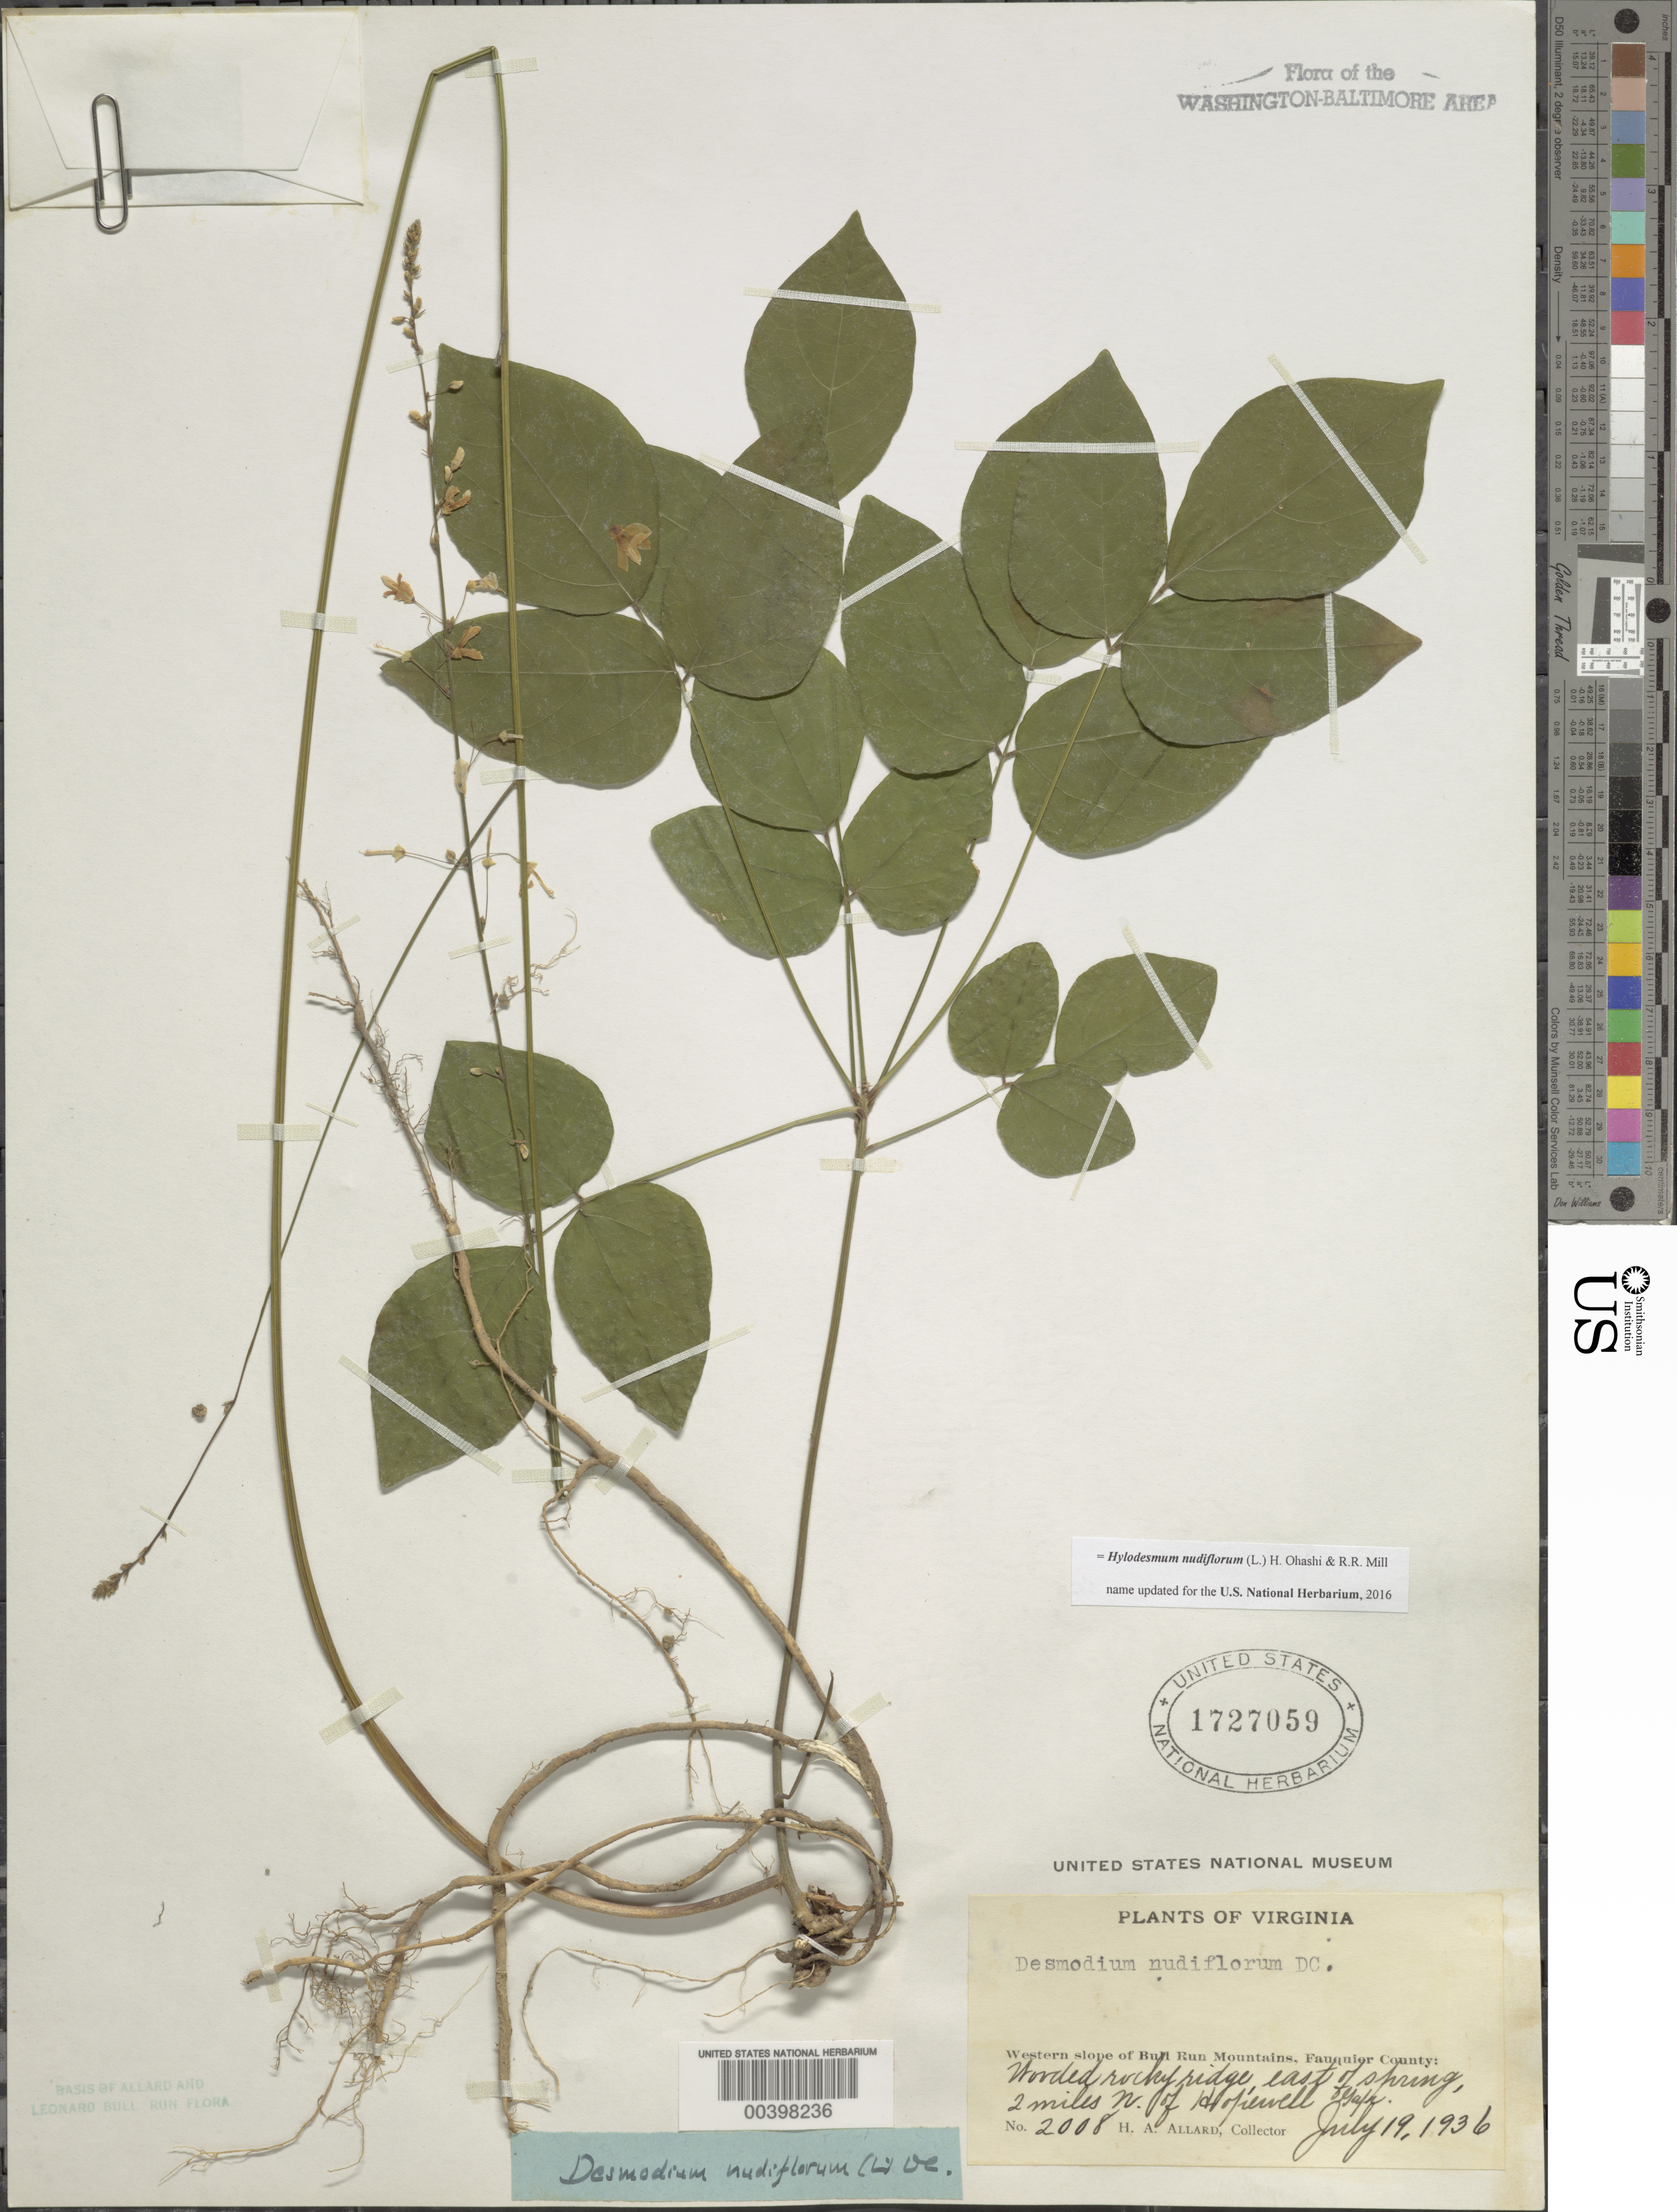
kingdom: Plantae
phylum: Tracheophyta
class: Magnoliopsida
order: Fabales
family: Fabaceae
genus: Hylodesmum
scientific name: Hylodesmum nudiflorum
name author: (L.) H. Ohashi & R.R. Mill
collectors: H. A. Allard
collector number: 2008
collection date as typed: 19 Jul 1936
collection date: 1936-07-19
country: United States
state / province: Virginia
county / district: Fauquier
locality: North of Hopewell Gap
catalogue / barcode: US 1727059